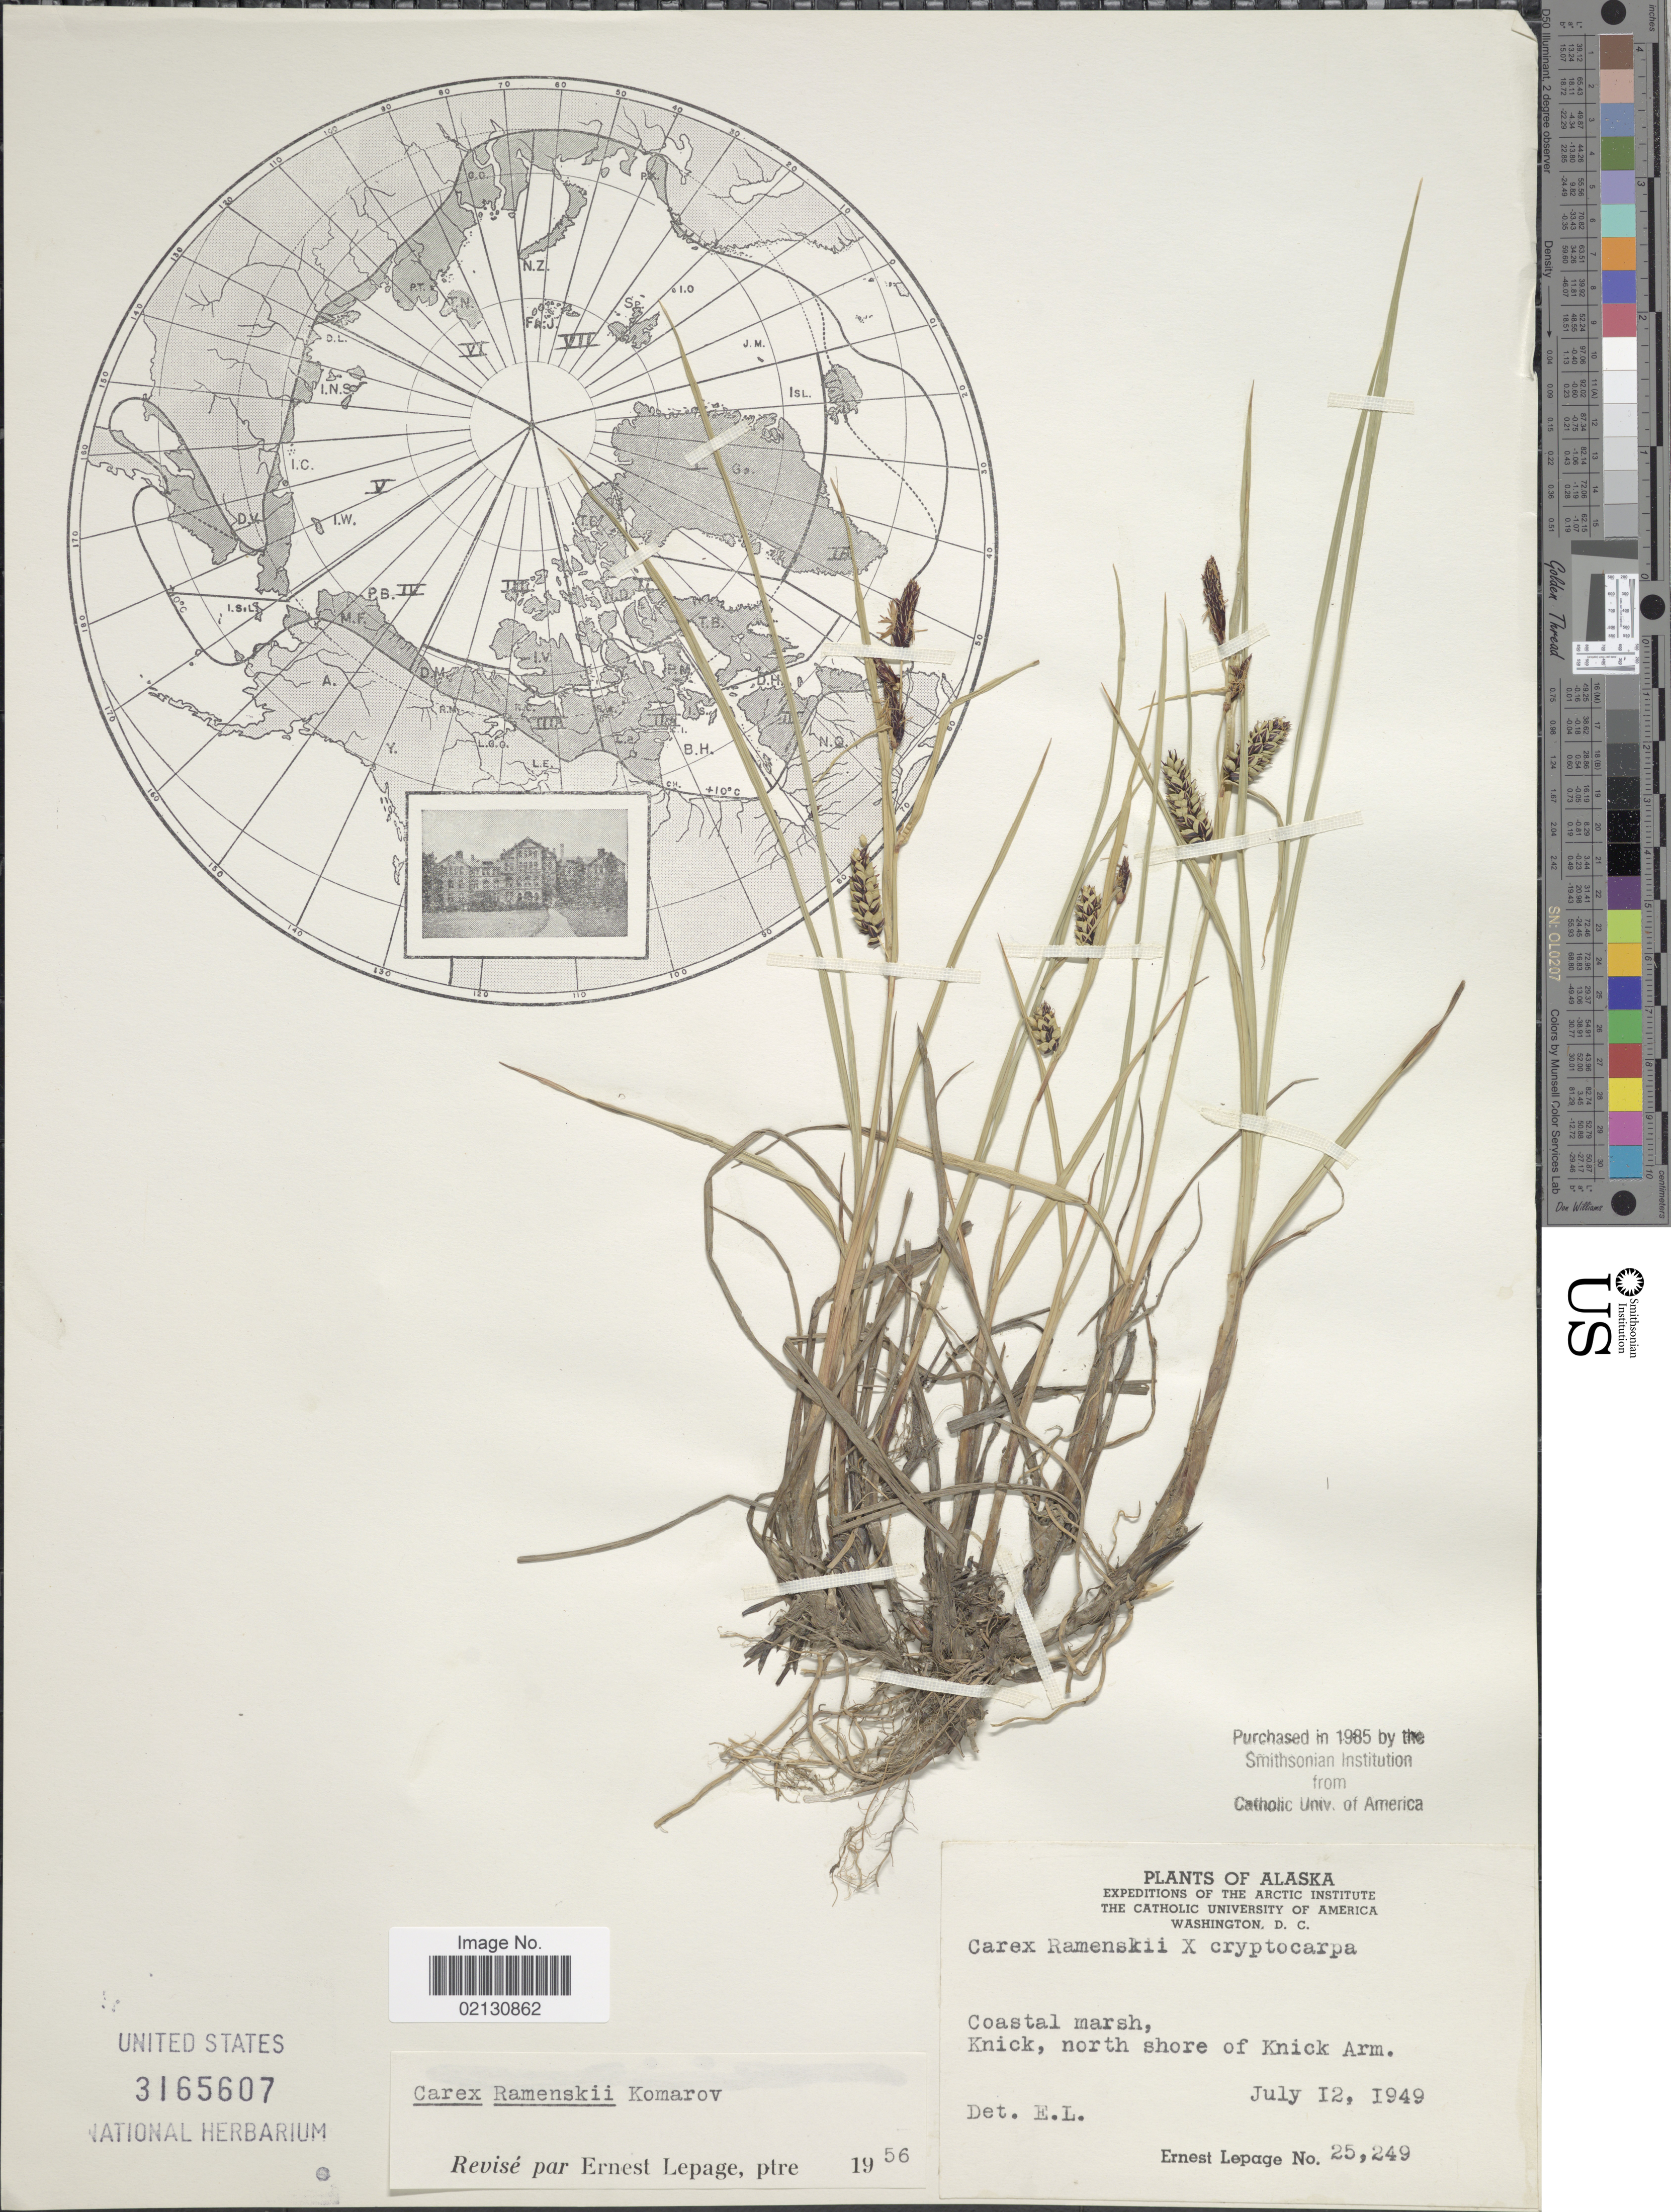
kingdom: Plantae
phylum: Tracheophyta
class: Liliopsida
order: Poales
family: Cyperaceae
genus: Carex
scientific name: Carex ramenskii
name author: Kom.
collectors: E. Lepage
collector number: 25249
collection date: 1949-07-12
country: United States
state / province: Alaska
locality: Knick, north shore of Knick Arm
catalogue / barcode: US 3165607